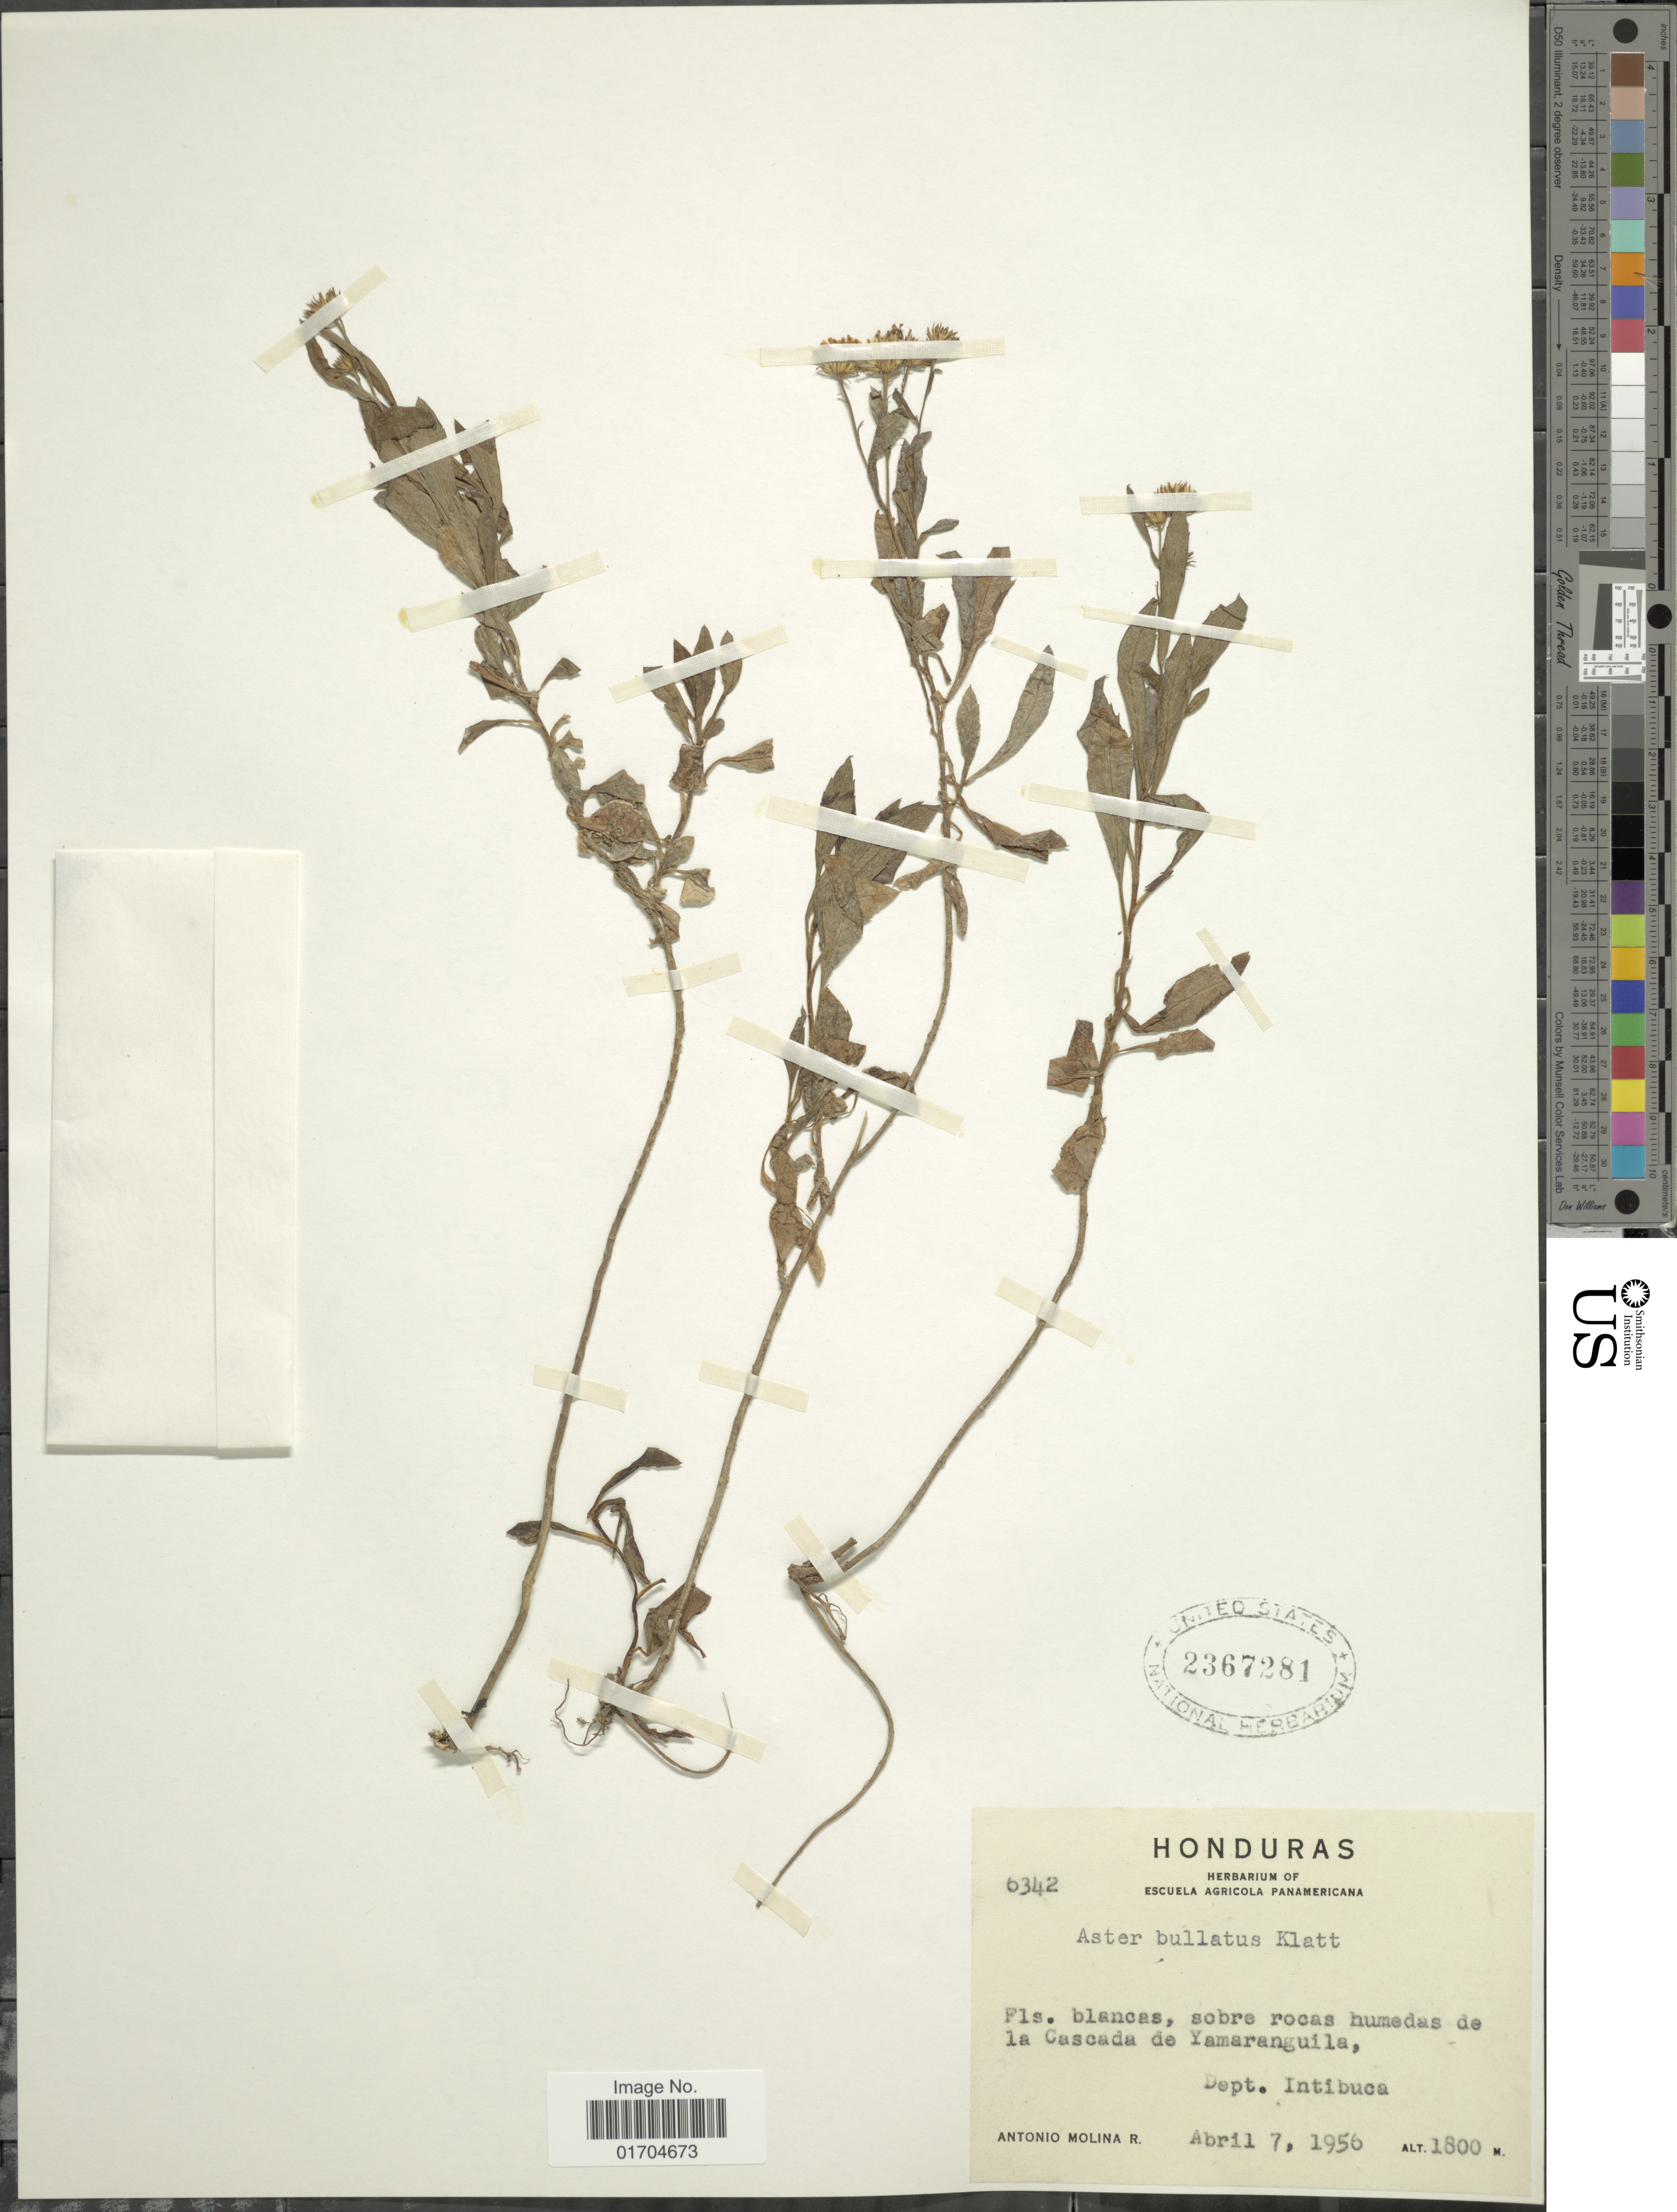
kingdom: Plantae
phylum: Tracheophyta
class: Magnoliopsida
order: Asterales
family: Asteraceae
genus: Symphyotrichum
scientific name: Symphyotrichum bullatum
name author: (Klatt) G.L. Nesom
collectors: A. Molina R.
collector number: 6342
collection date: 1956-04-07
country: Honduras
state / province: Intibuca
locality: Sobre rocas humedas de la Cascada de Yamaranguila, Dept. Intibuca.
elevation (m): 1800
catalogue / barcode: US 2367281